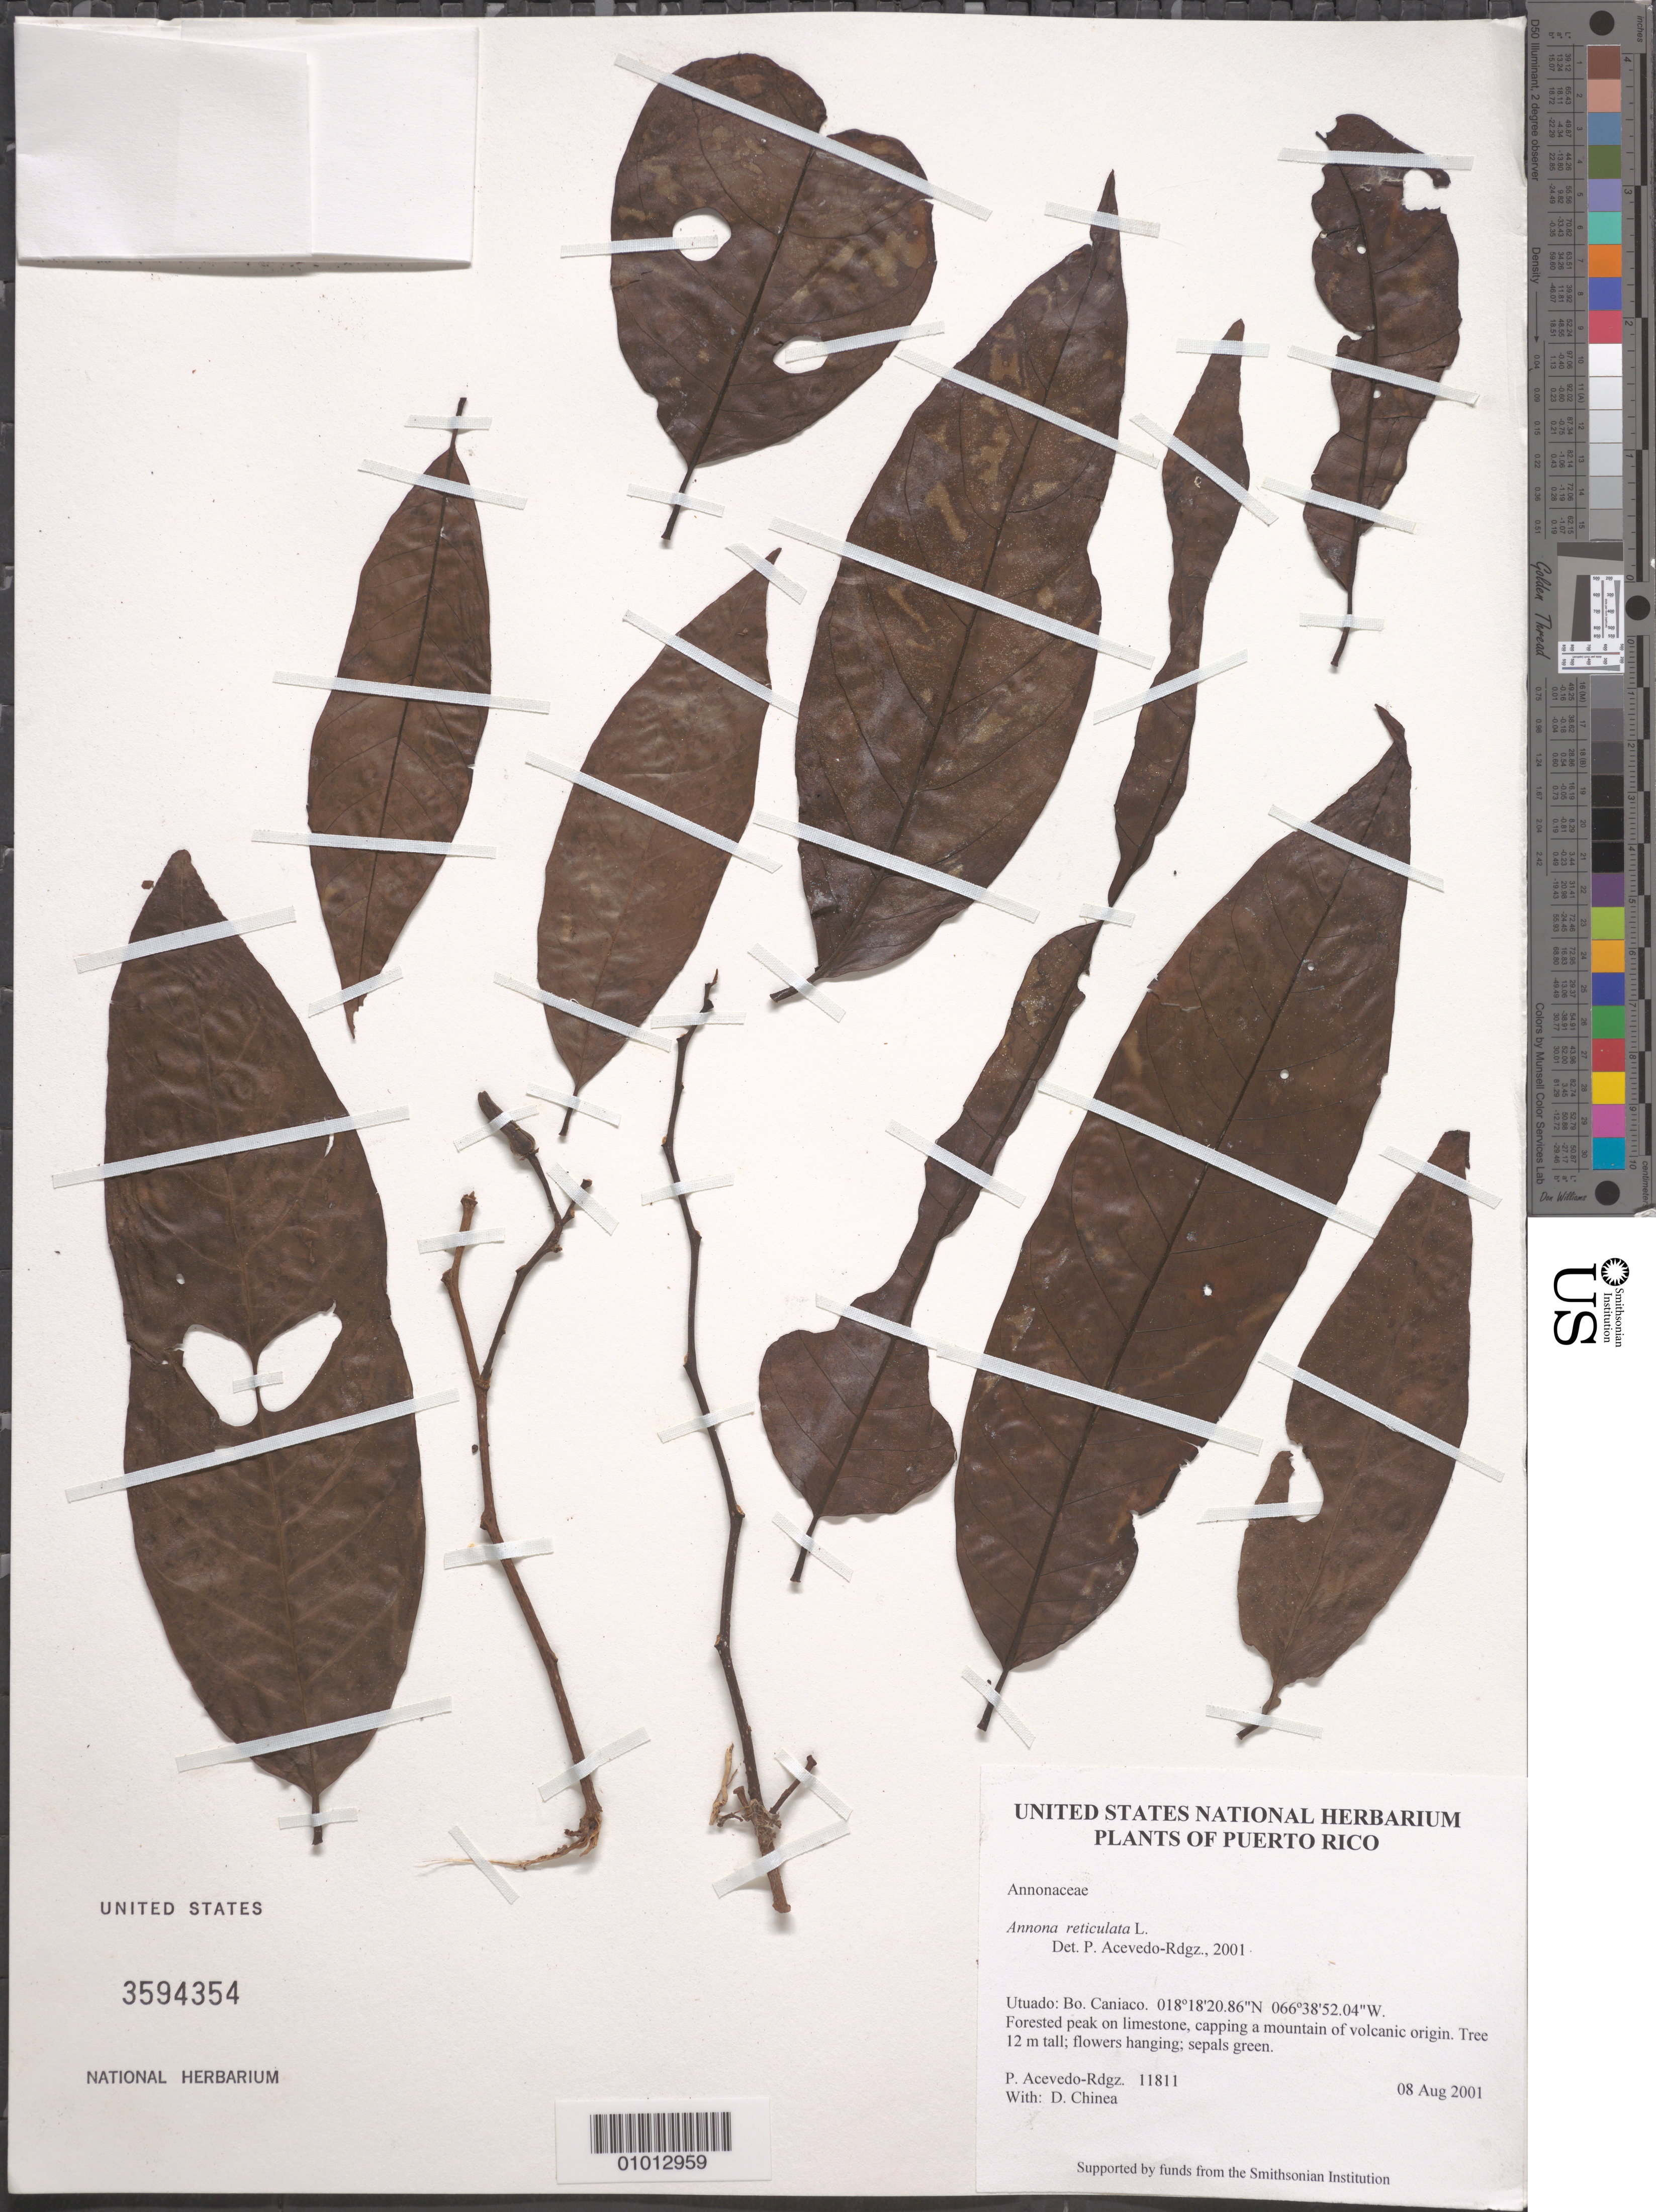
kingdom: Plantae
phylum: Tracheophyta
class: Magnoliopsida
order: Magnoliales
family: Annonaceae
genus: Annona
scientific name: Annona reticulata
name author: L.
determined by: Acevedo-Rodríguez, P., (BOT), Smithsonian Institution - National Museum of Natural History (UNITED STATES)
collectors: P. Acevedo-Rodr. & D. Chinea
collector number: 11811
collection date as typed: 08 Aug 2001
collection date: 2001-08-08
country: Puerto Rico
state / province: Utuado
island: Puerto Rico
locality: Utuado: Bo. Caniaco.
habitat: Forested peak on limestone, capping a mountain of volcanic origin.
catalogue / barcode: US 3594354